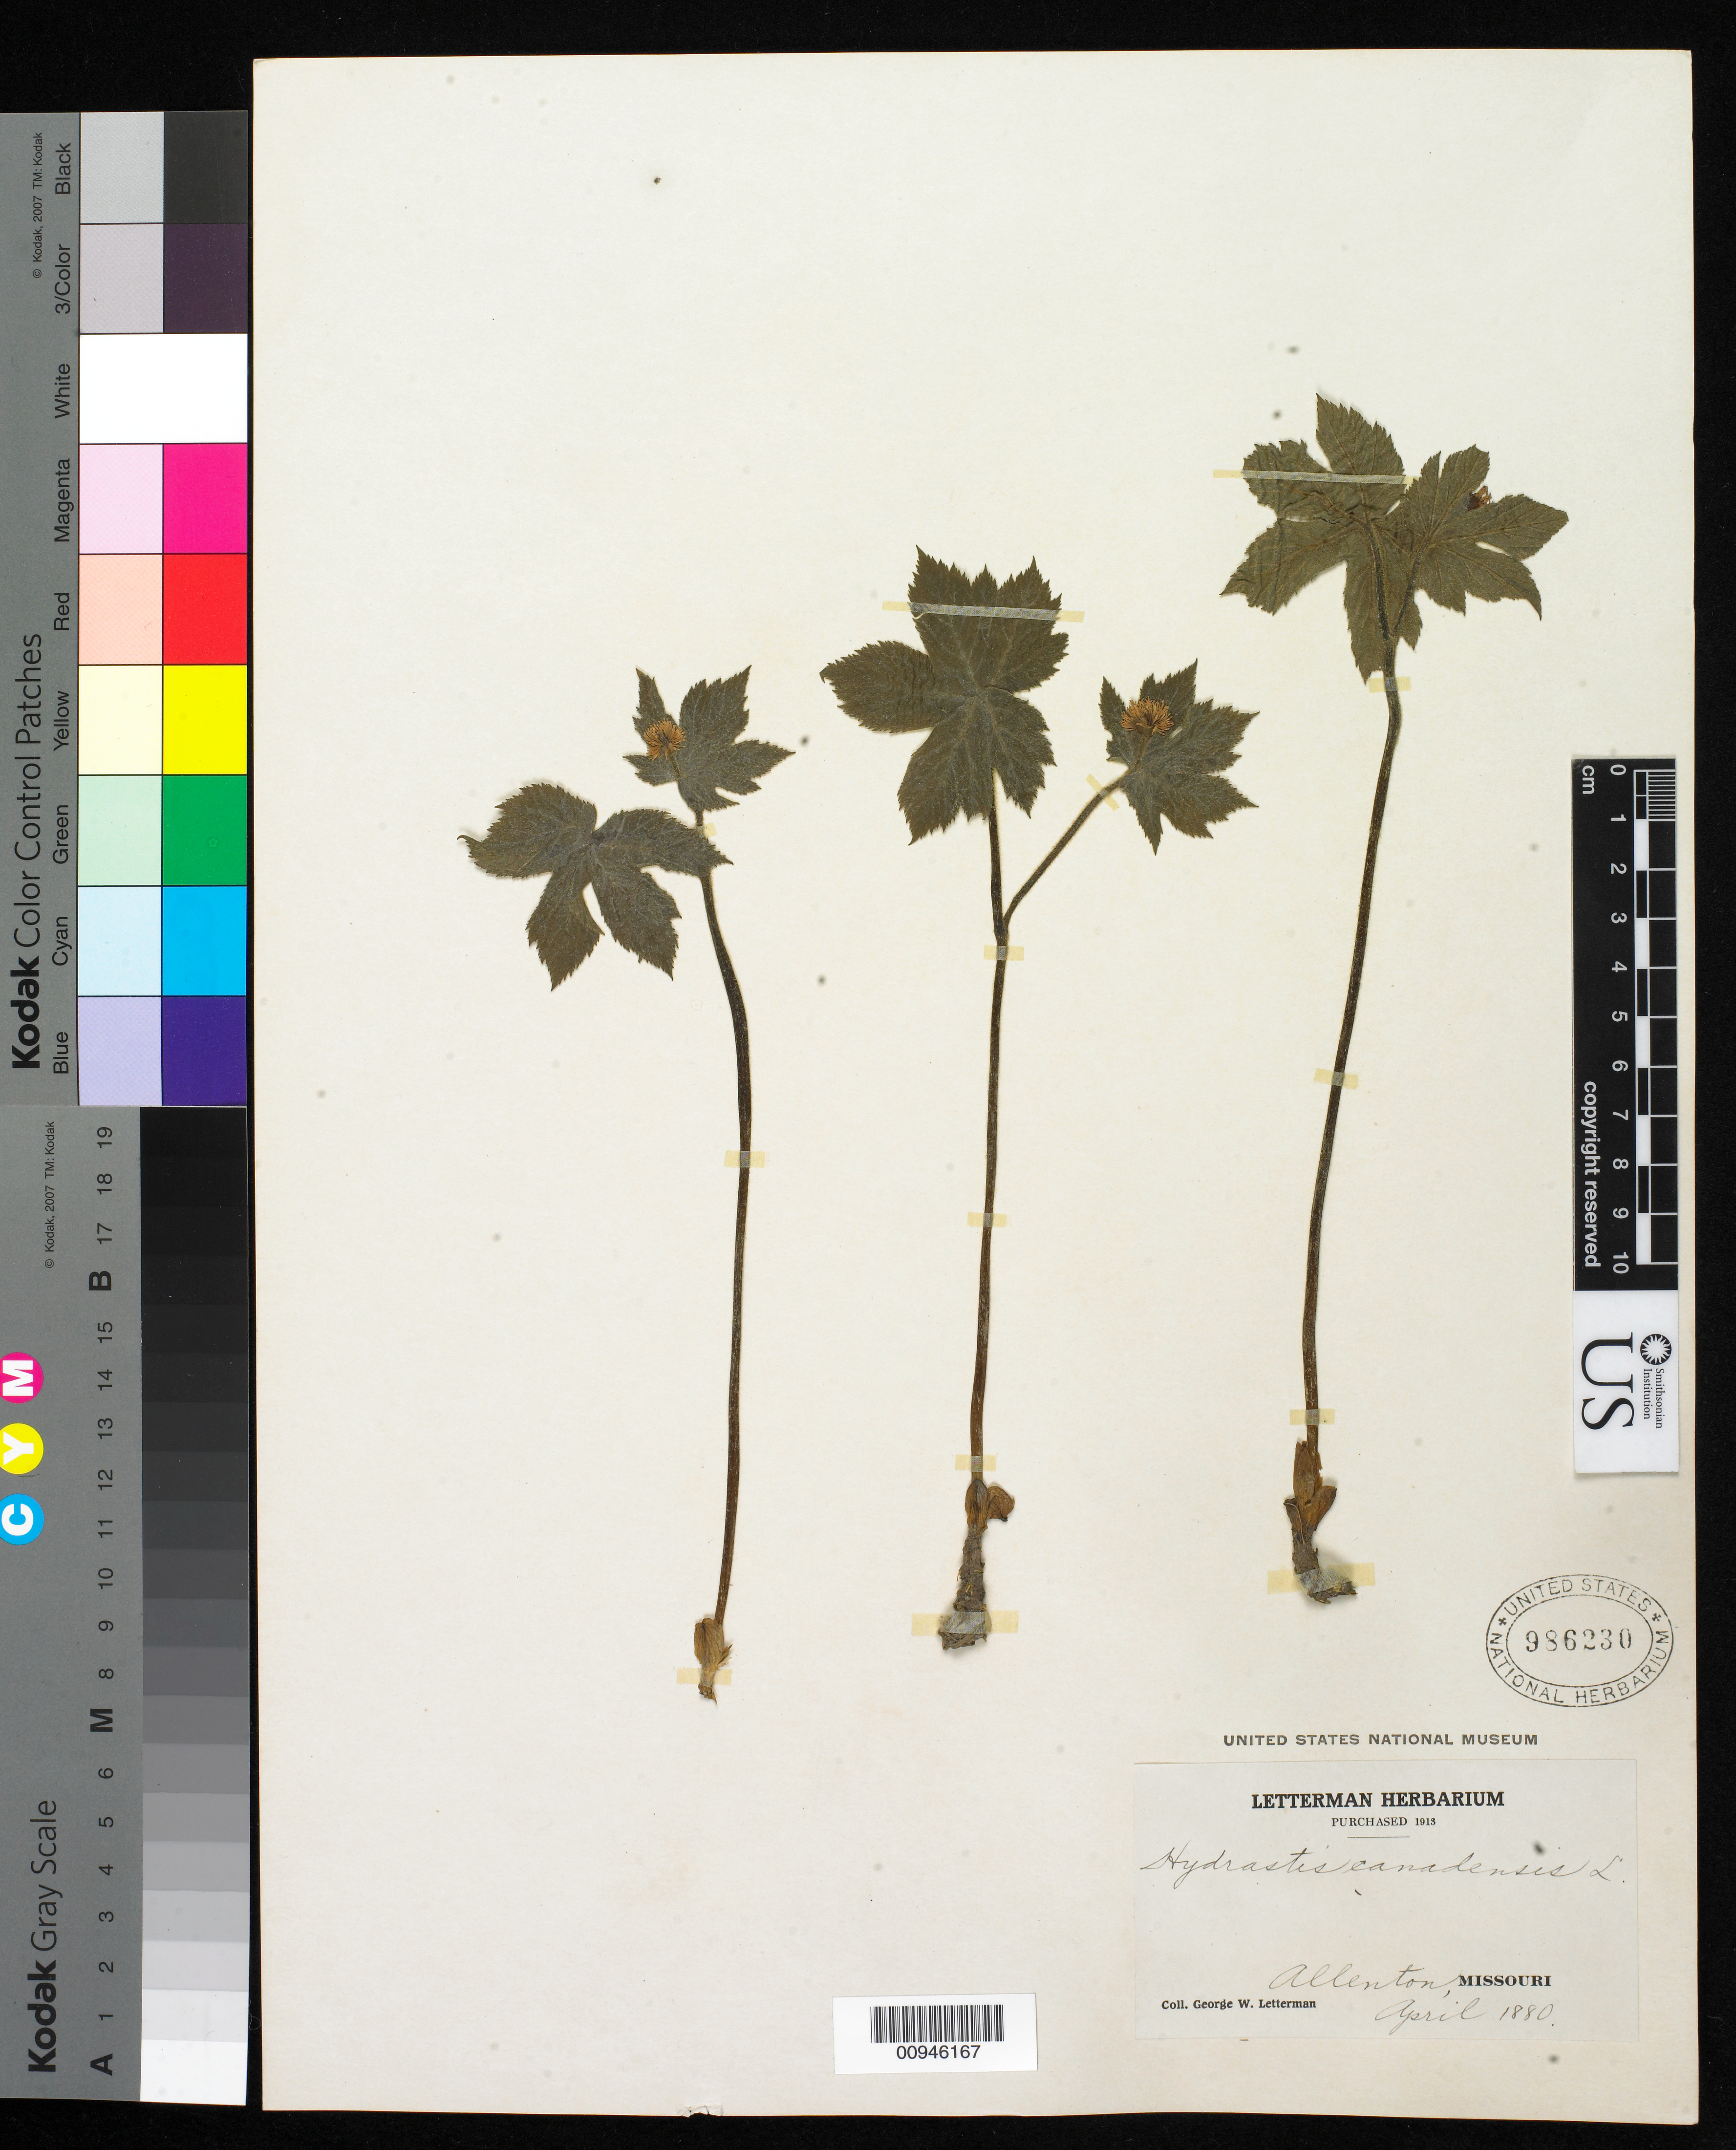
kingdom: Plantae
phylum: Tracheophyta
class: Magnoliopsida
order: Ranunculales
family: Ranunculaceae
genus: Hydrastis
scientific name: Hydrastis canadensis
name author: L.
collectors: G. W. Letterman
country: United States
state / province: Missouri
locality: Allenton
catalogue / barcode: US 986230